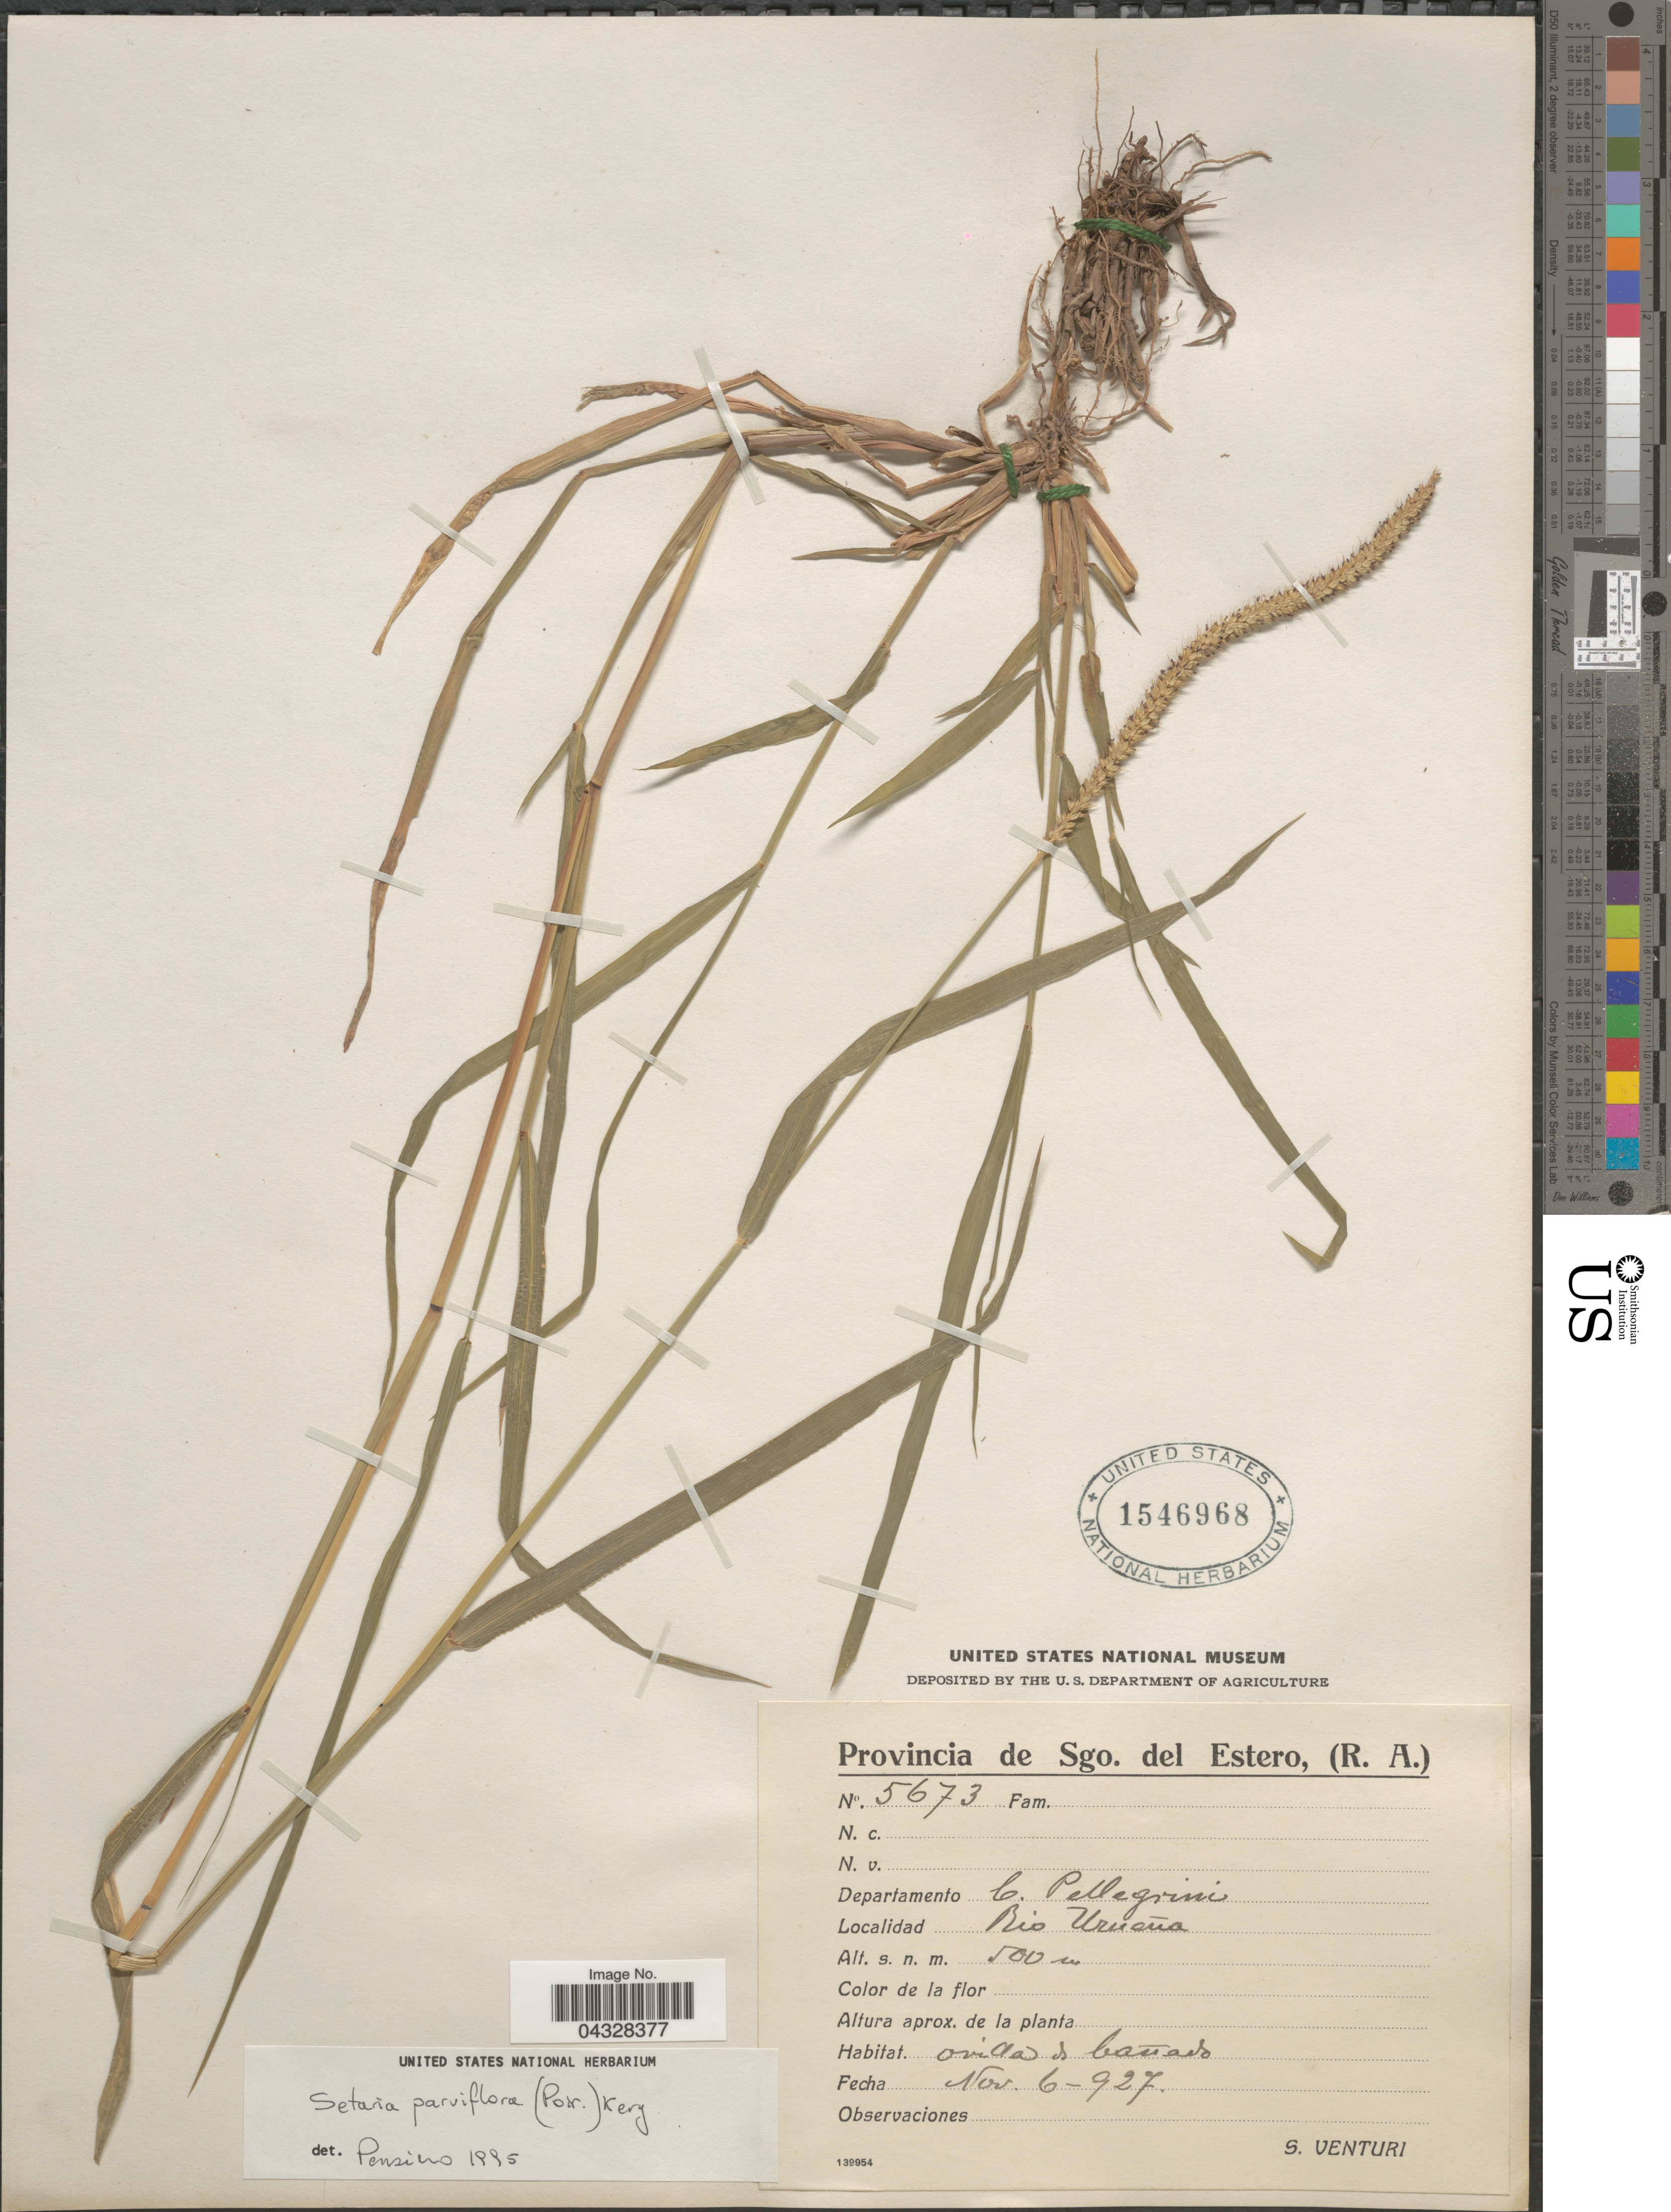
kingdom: Plantae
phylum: Tracheophyta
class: Liliopsida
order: Poales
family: Poaceae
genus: Setaria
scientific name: Setaria parviflora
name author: (Poir.) Kerguélen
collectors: S. Venturi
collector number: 5673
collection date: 1927-11-06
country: Argentina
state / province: Santiago del Estero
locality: (R.A.) Departamento C. Pellegrini. Rio Urueña. Orilla de bañado.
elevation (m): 500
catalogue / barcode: US 1546968